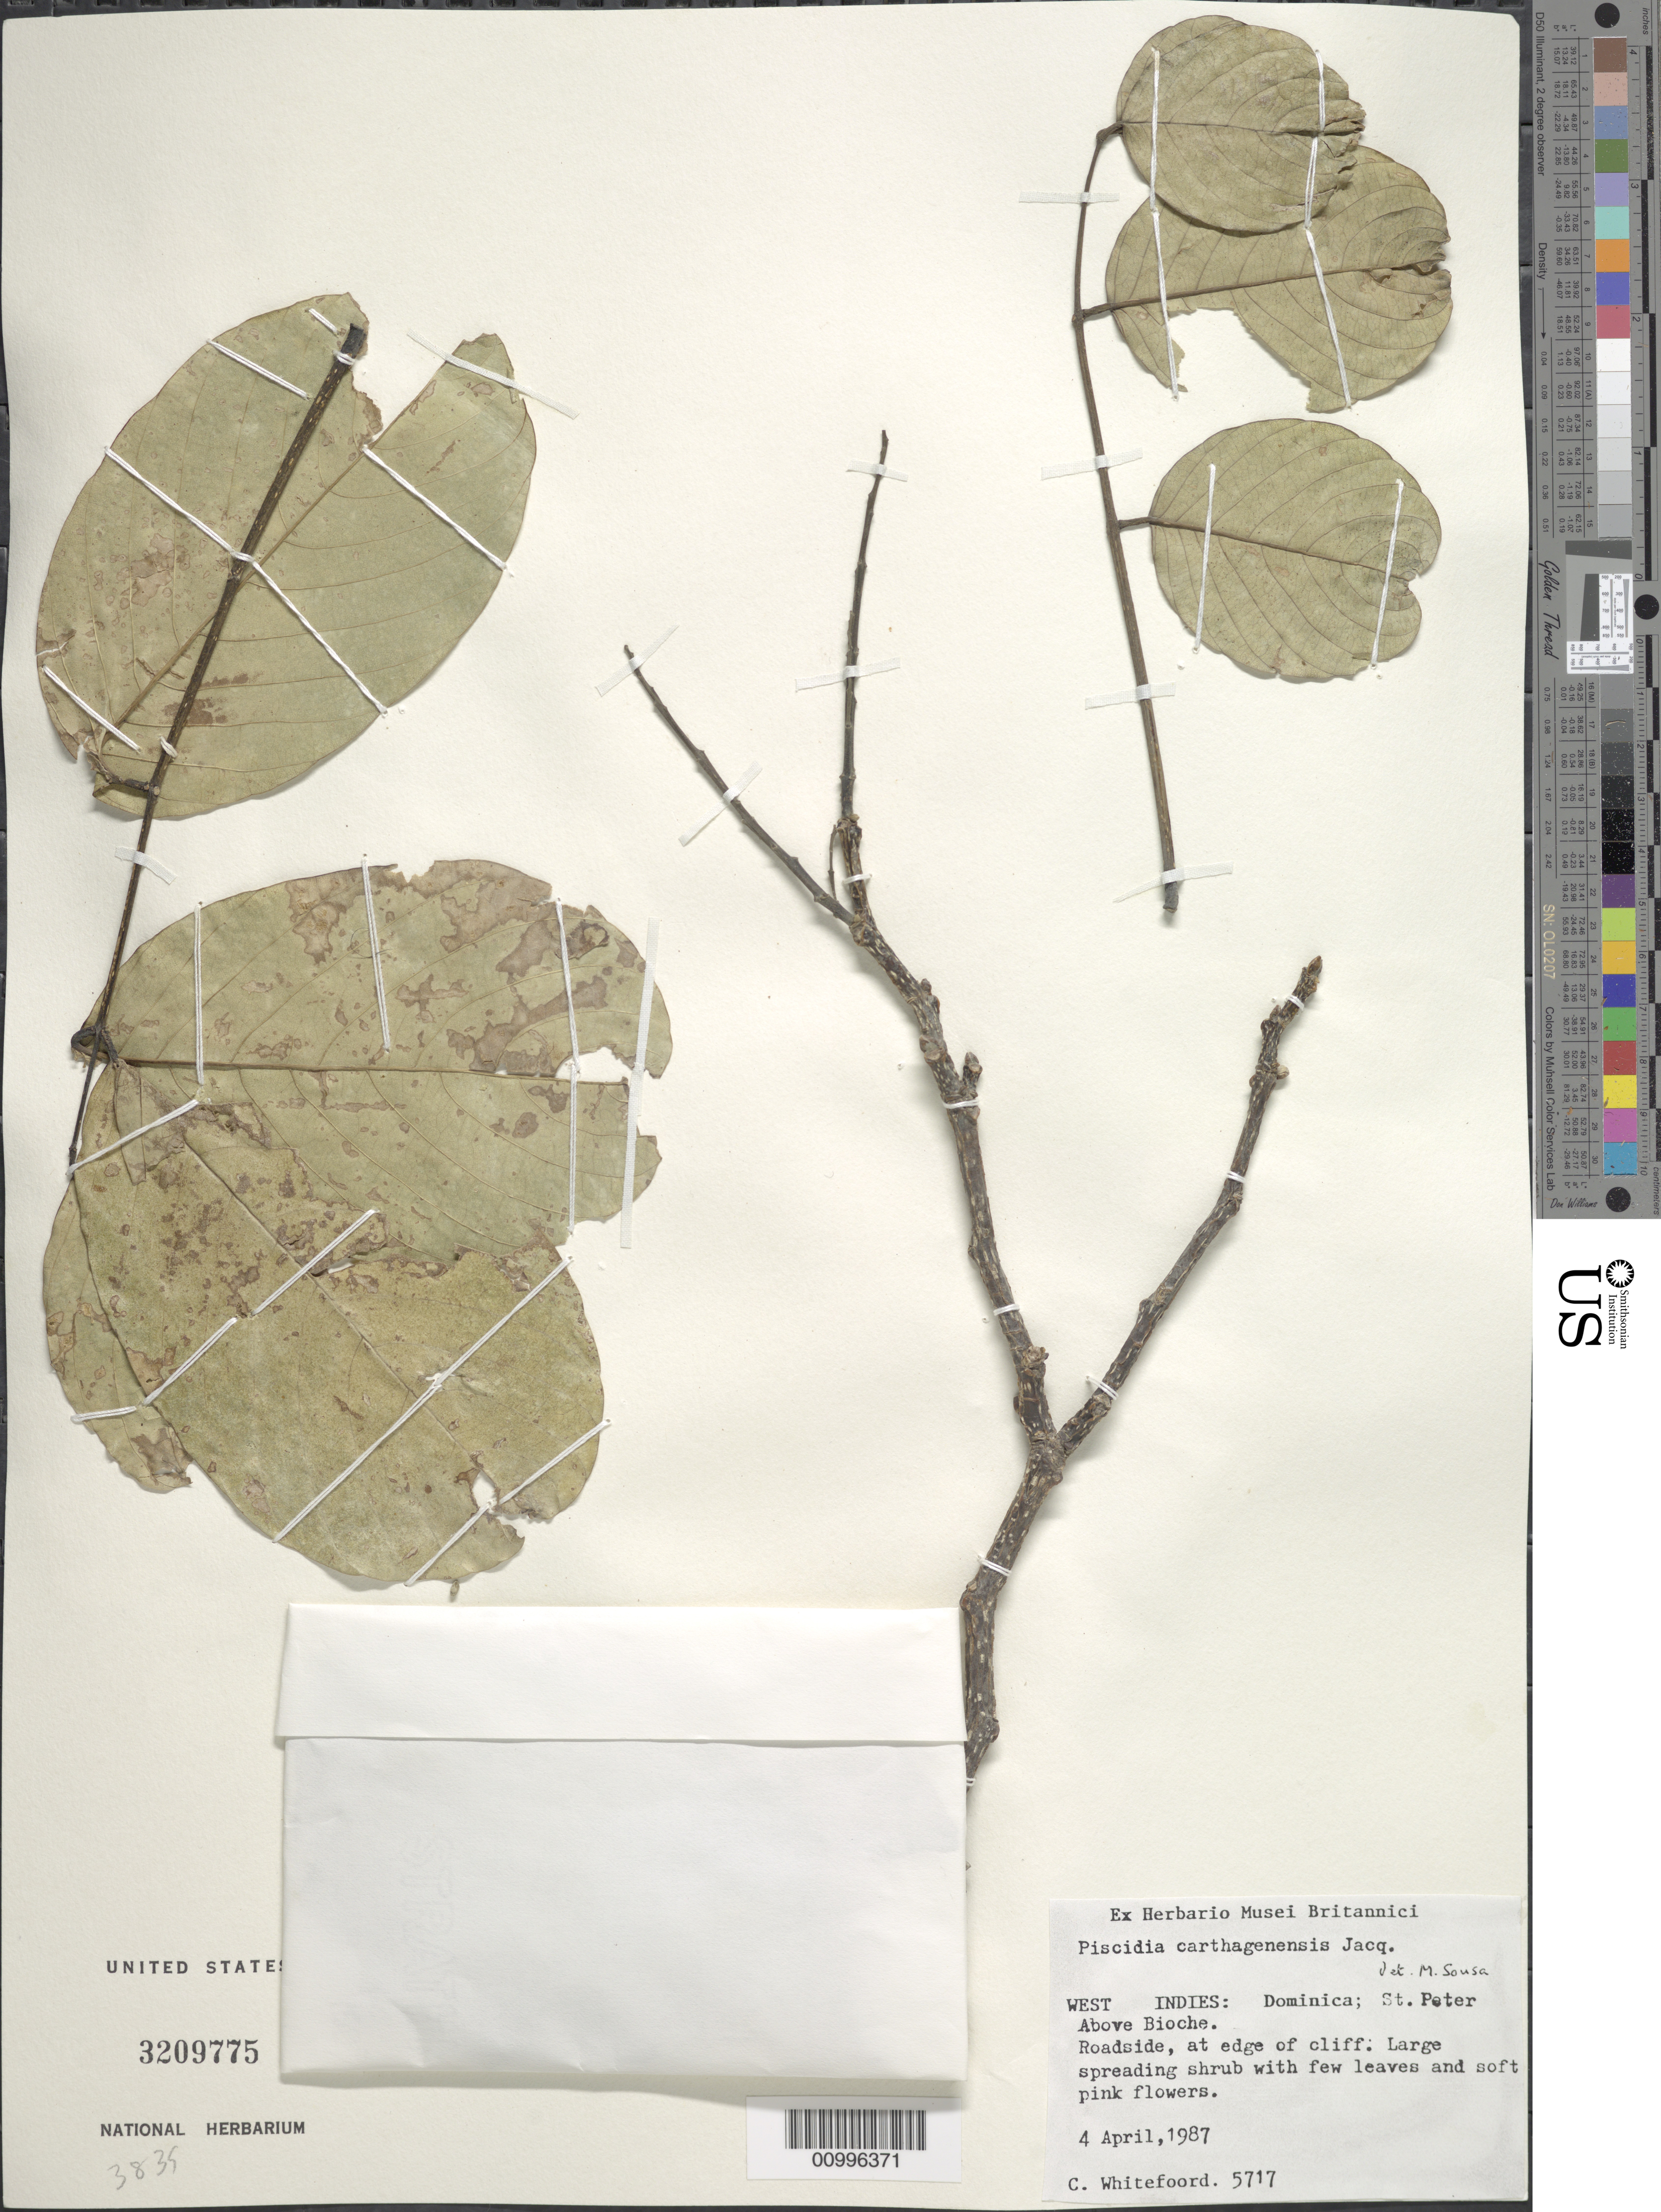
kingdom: Plantae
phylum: Tracheophyta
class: Magnoliopsida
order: Fabales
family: Fabaceae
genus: Piscidia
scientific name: Piscidia carthagenensis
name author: Jacq.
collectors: C. Whitefoord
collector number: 3209775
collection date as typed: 04 Apr 1987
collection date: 1987-04-04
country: Dominica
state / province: St. Peter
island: Dominica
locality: Above Bioche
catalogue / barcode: US 3209775